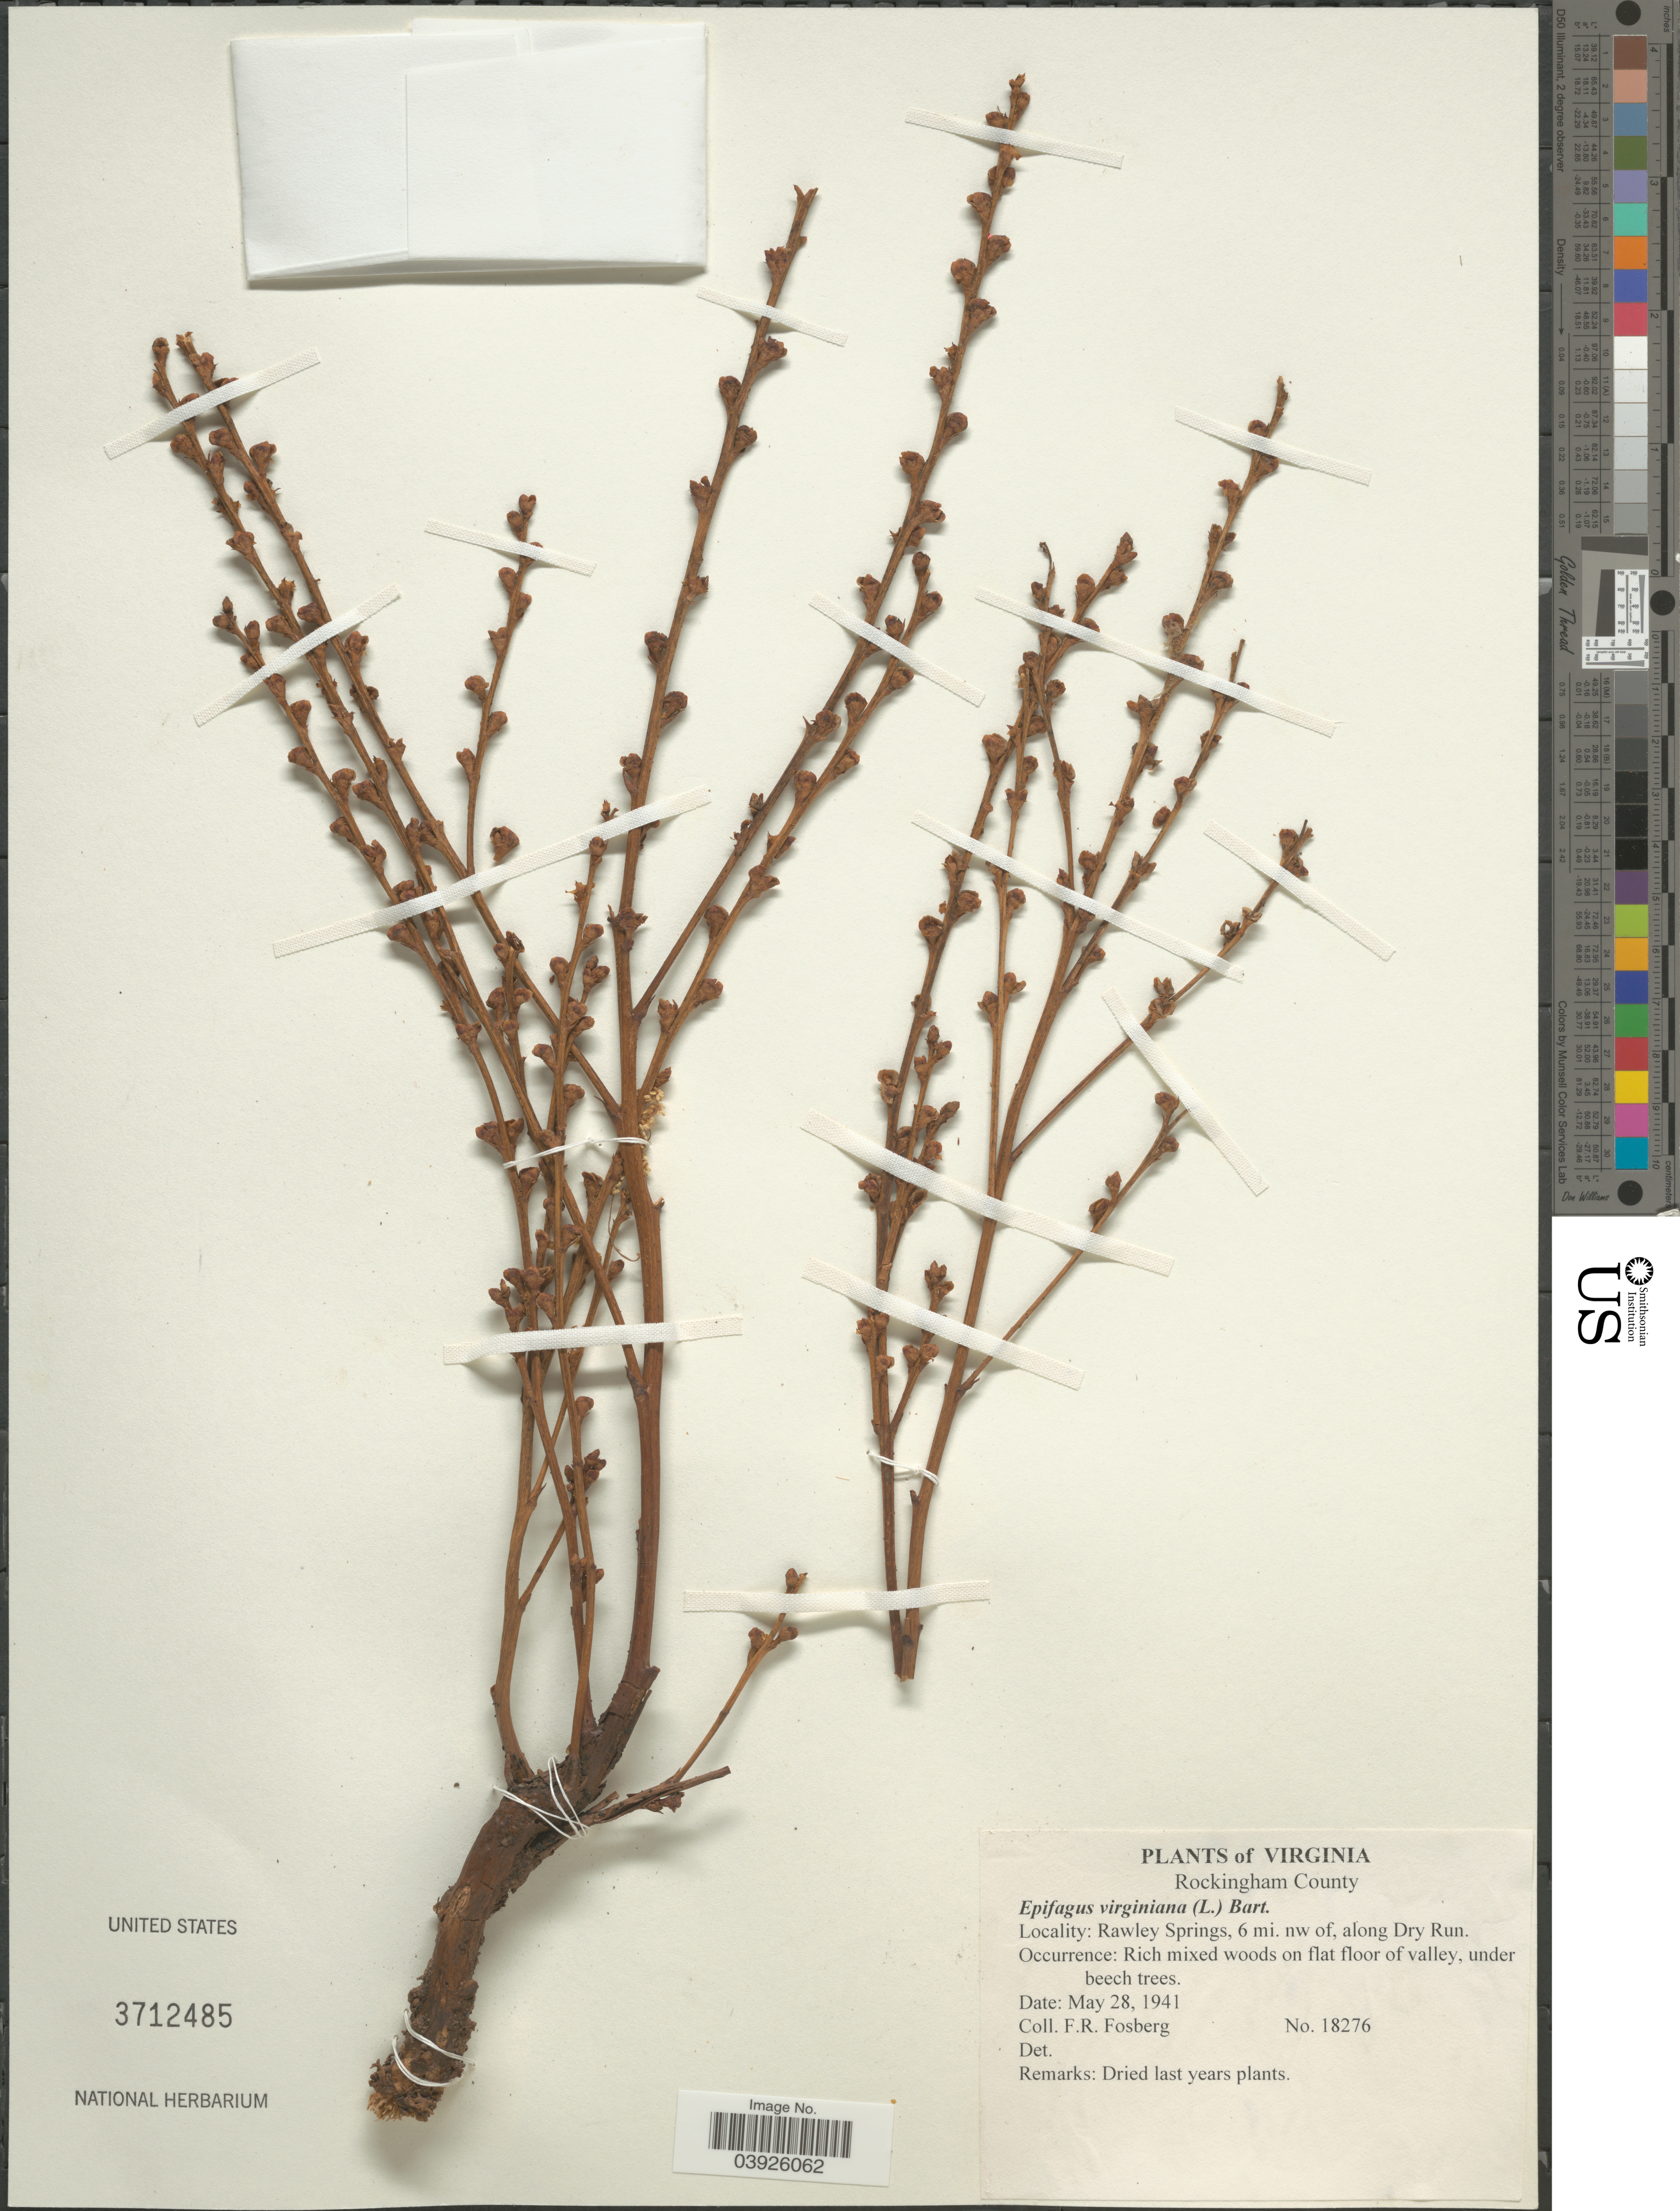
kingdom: Plantae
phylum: Tracheophyta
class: Magnoliopsida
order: Lamiales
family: Orobanchaceae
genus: Epifagus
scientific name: Epifagus virginiana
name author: (L.) W.P.C. Barton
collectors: F. R. Fosberg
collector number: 18276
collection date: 1941-05-28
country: United States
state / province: Virginia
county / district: Rockingham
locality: Rawley Springs, 6 mi. nw of, along Dry Run.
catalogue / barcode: US 3712485